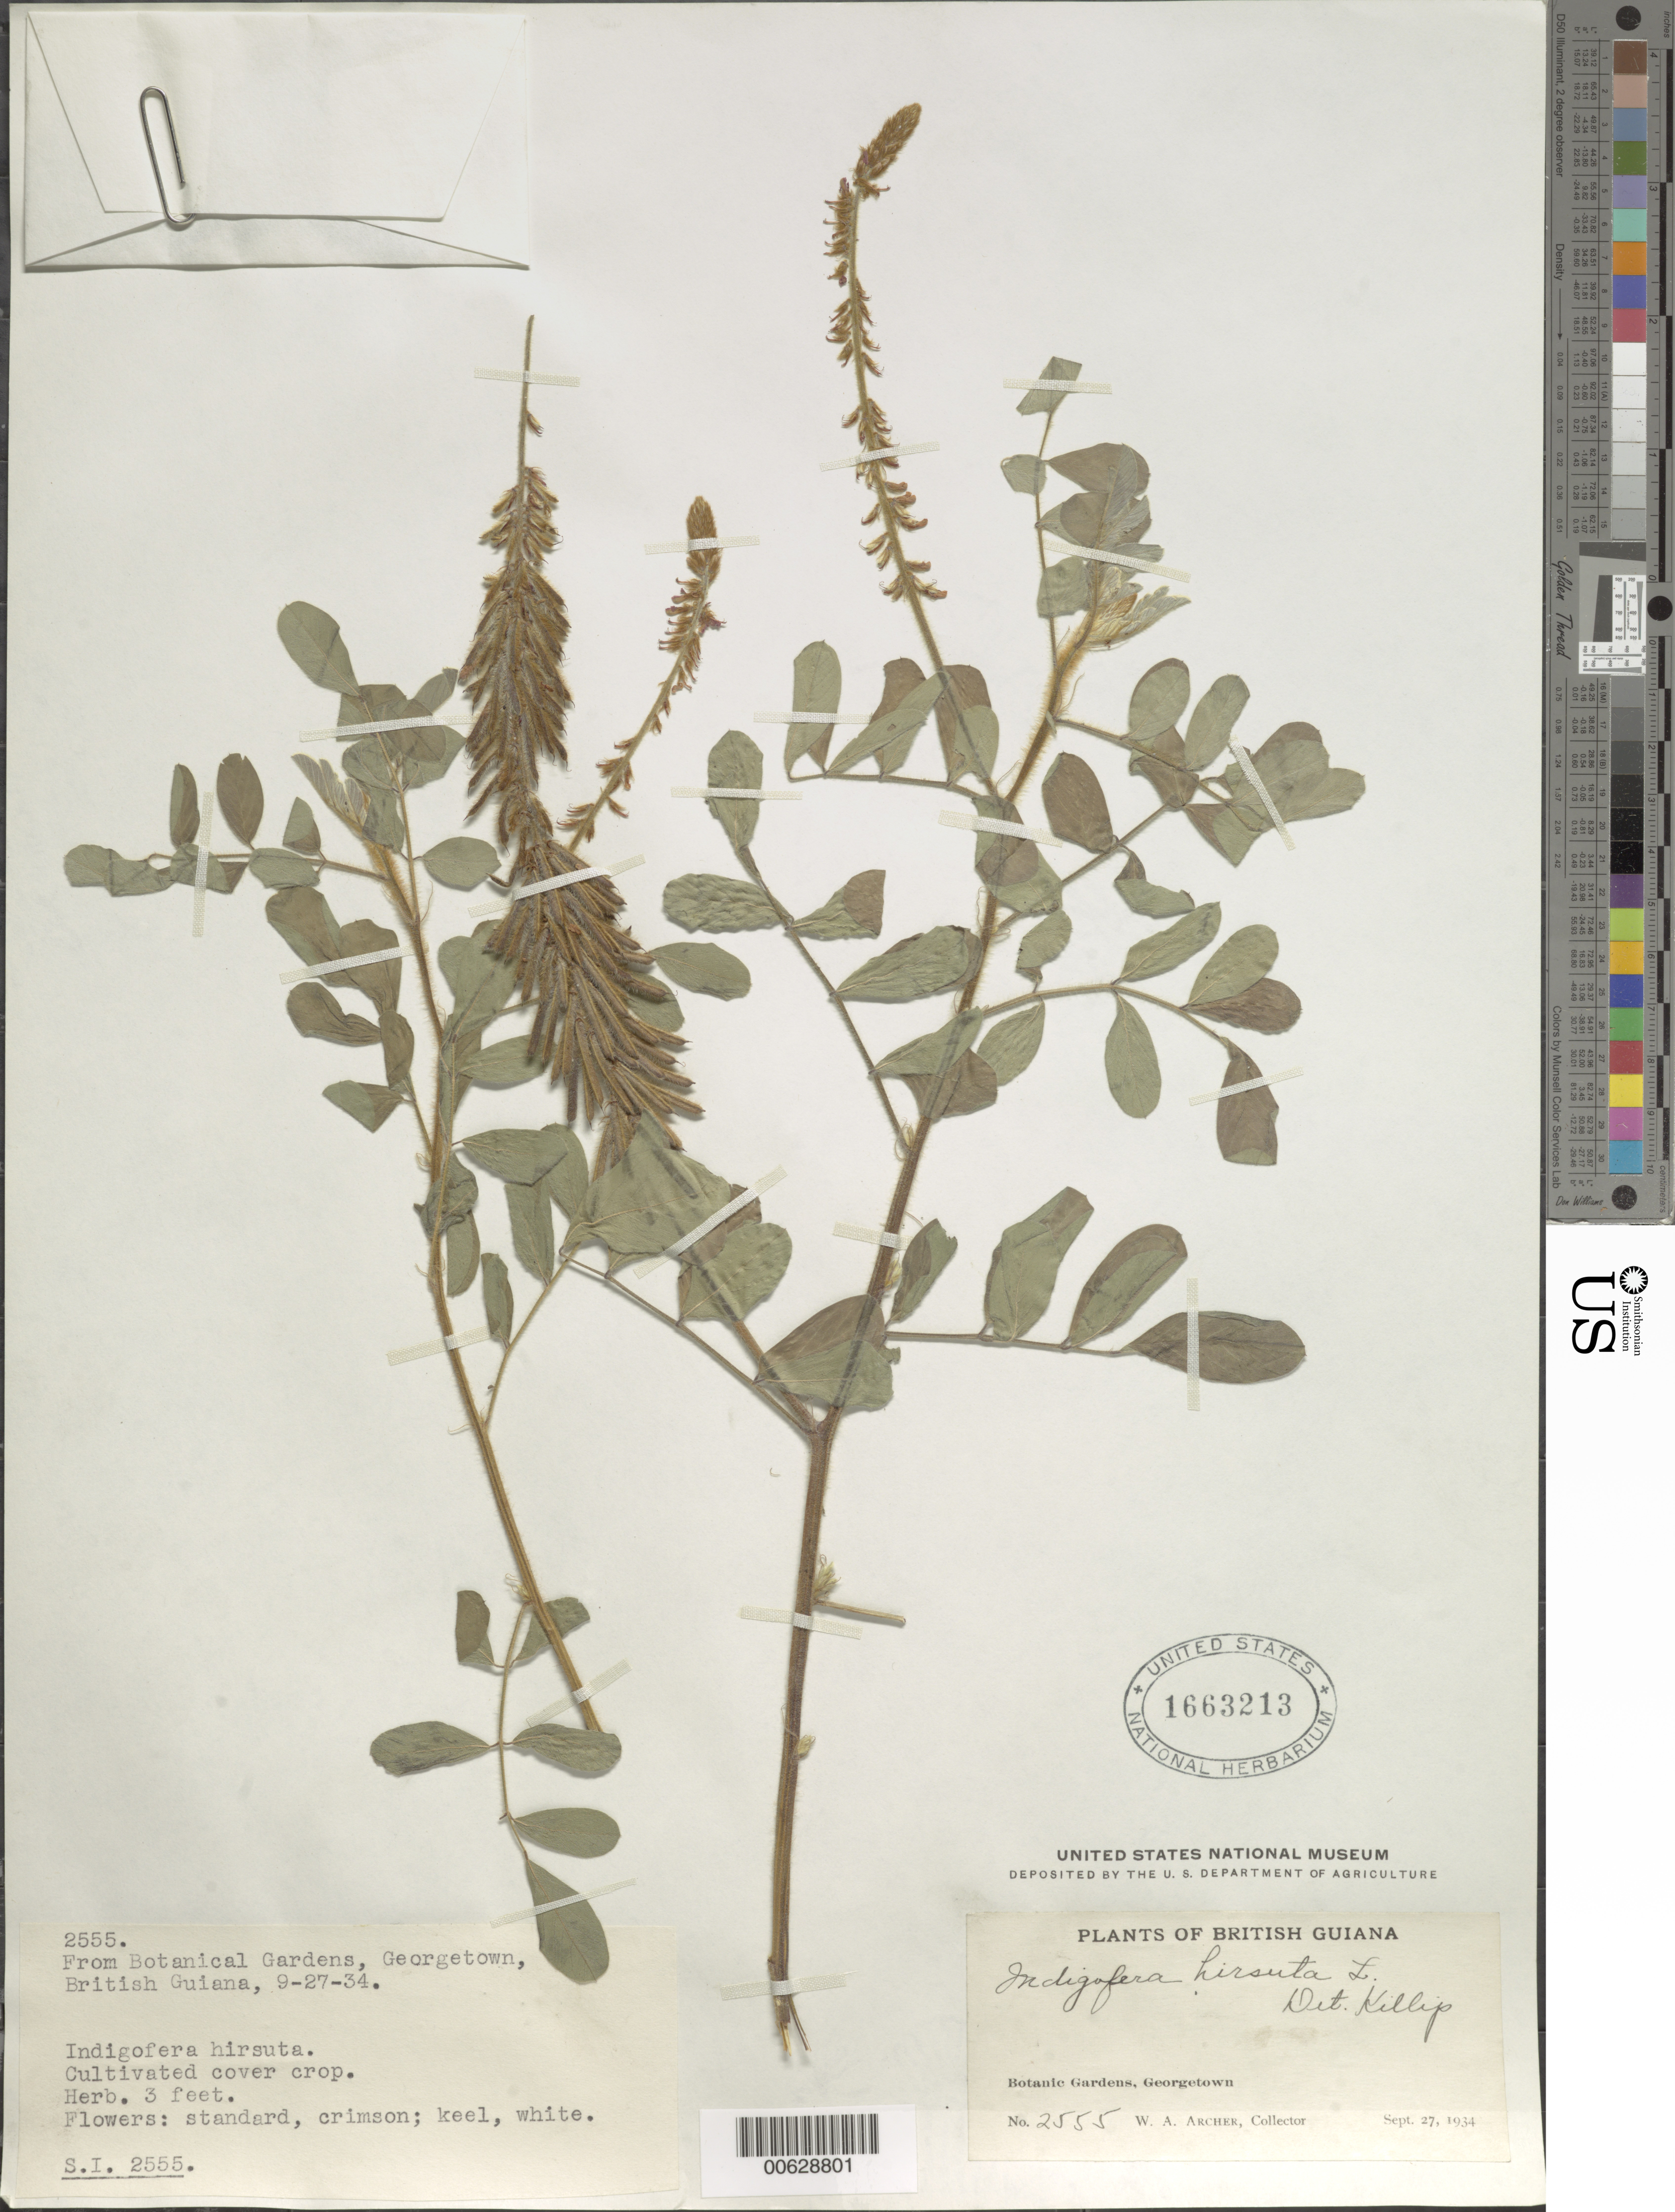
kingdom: Plantae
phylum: Tracheophyta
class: Magnoliopsida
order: Fabales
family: Fabaceae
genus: Indigofera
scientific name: Indigofera hirsuta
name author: L.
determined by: Killip, Ellsworth P.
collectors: W. A. Archer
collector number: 2555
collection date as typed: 27-Sep-34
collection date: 1934-09-27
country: Guyana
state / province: Demerara-Mahaica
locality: Georgetown, Botanic Gardens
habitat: Cultivated cover crop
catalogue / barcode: US 1663213